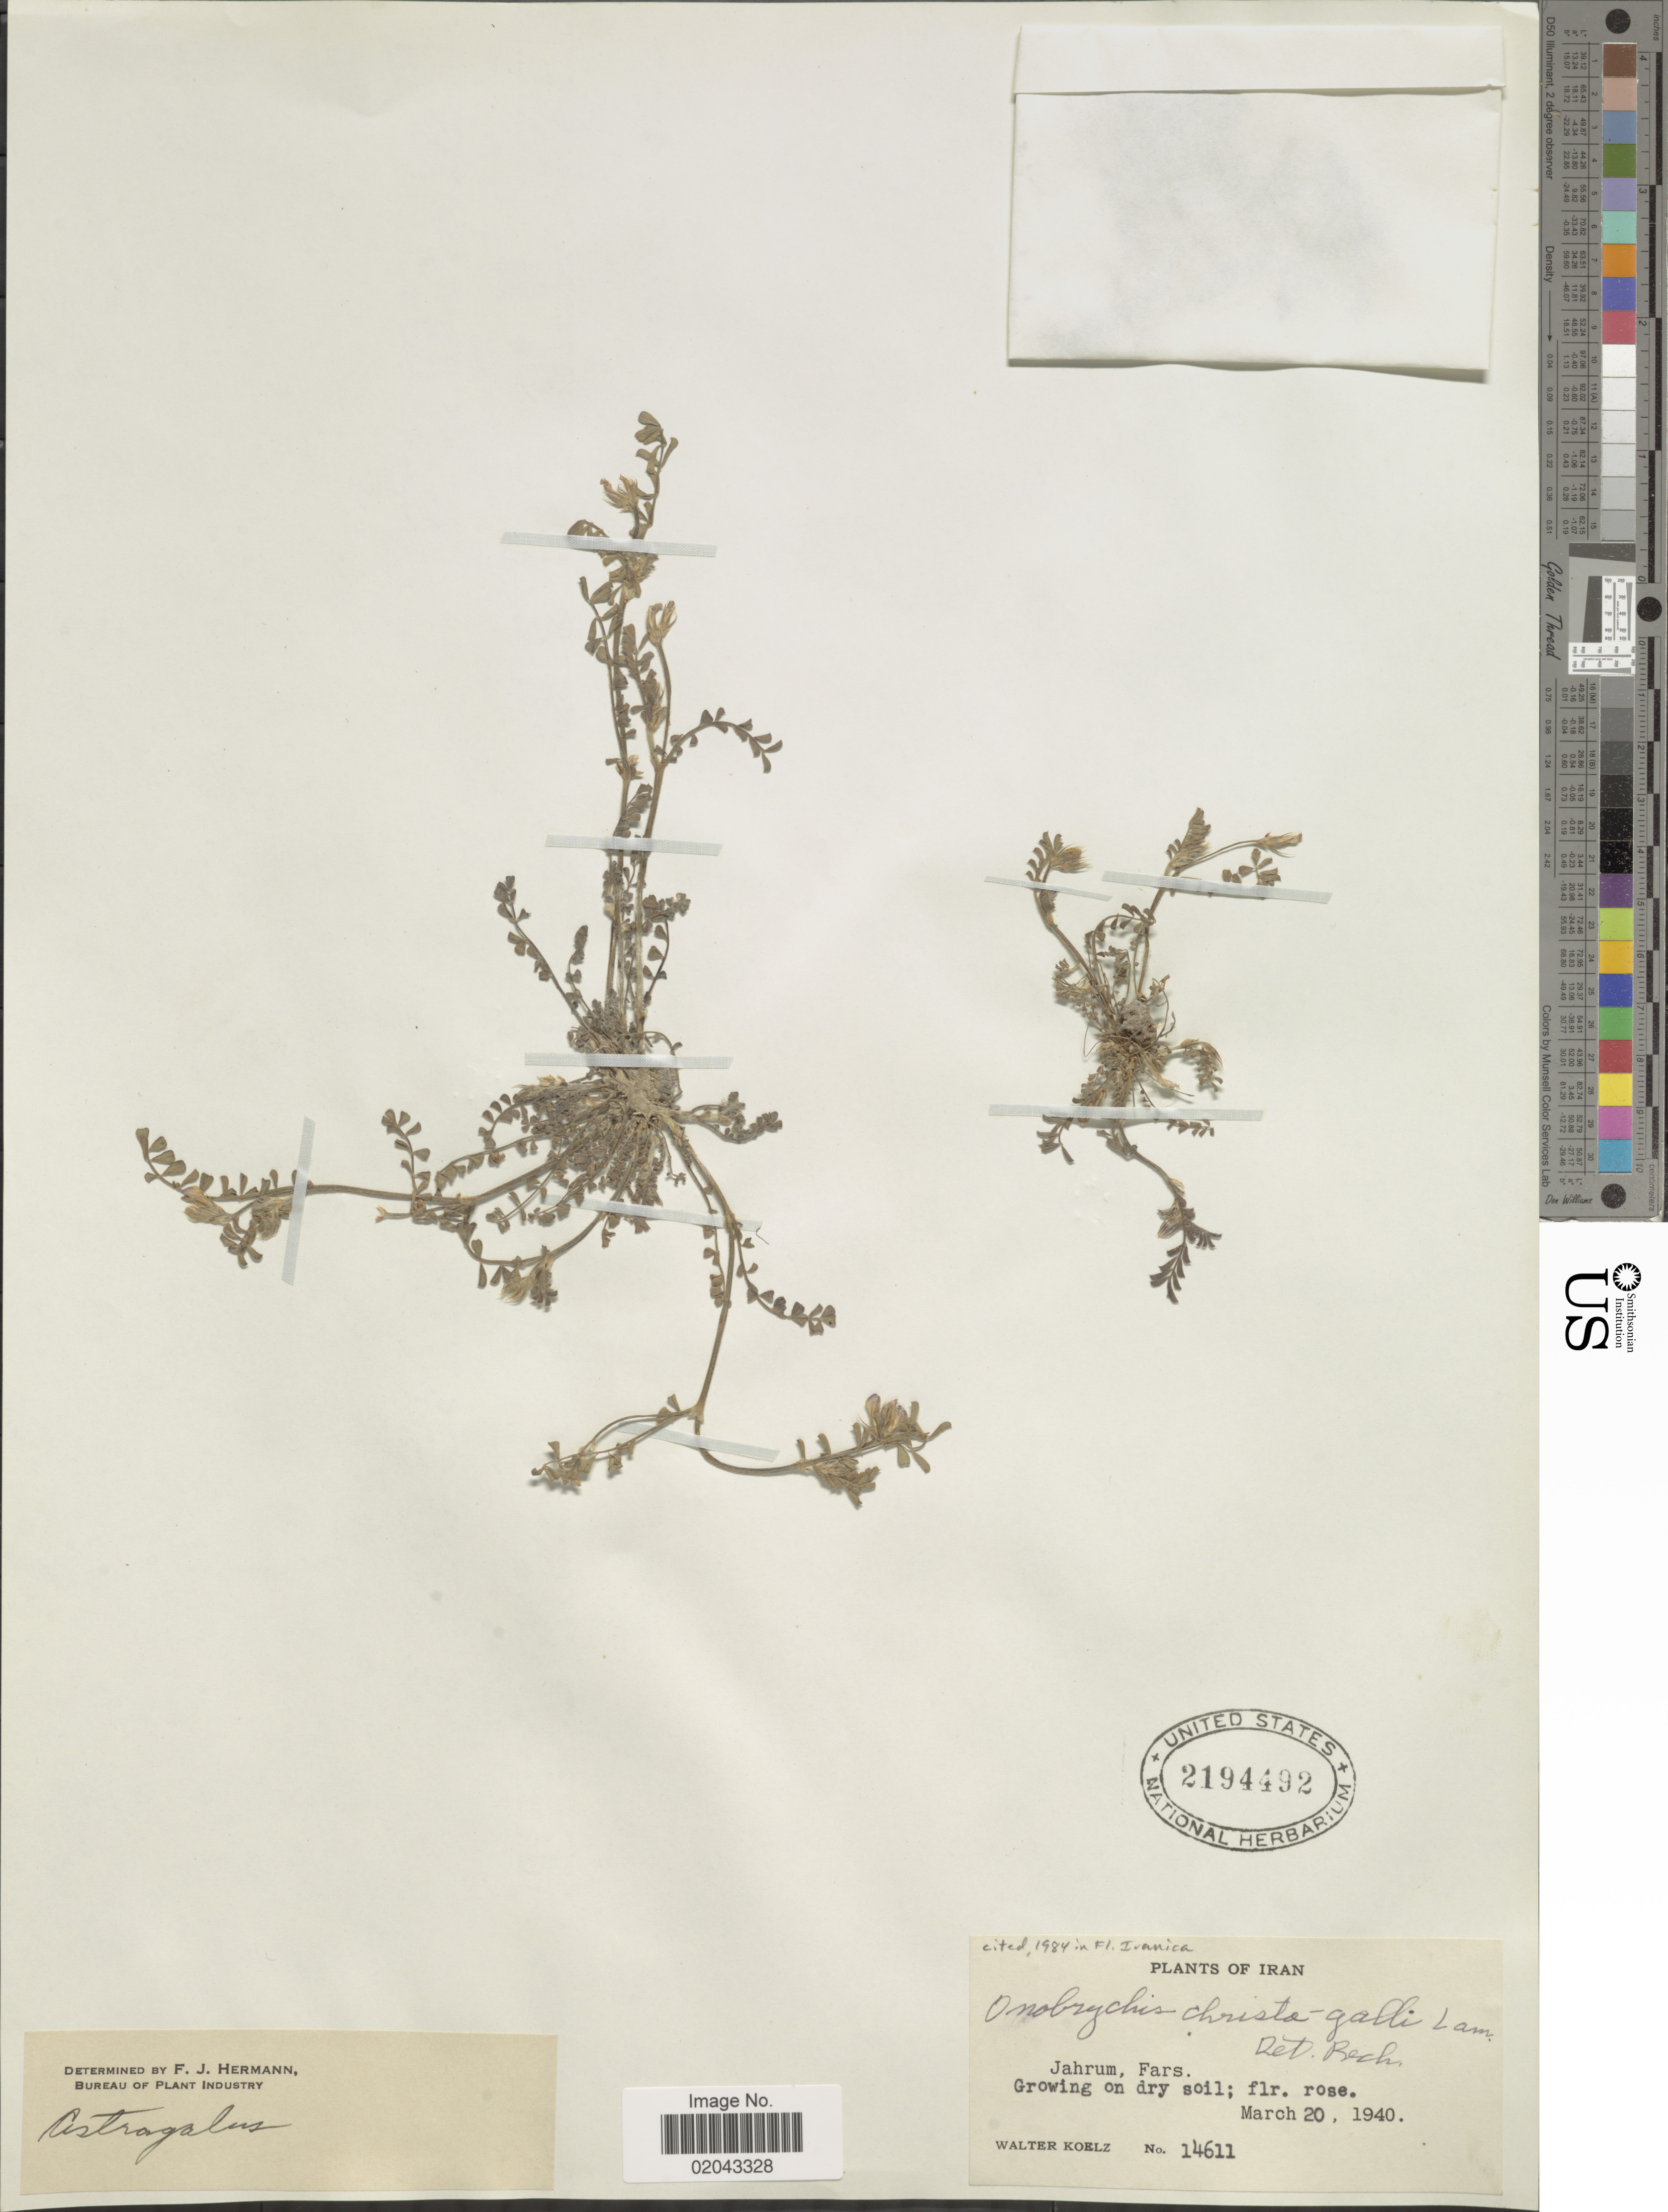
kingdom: Plantae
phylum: Tracheophyta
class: Magnoliopsida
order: Fabales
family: Fabaceae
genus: Onobrychis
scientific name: Onobrychis crista-galli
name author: (L.) Lam.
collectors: W. N. Koelz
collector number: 14611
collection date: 1940-03-20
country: Iran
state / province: Fars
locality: Jahrum, Fars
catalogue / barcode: US 2194492